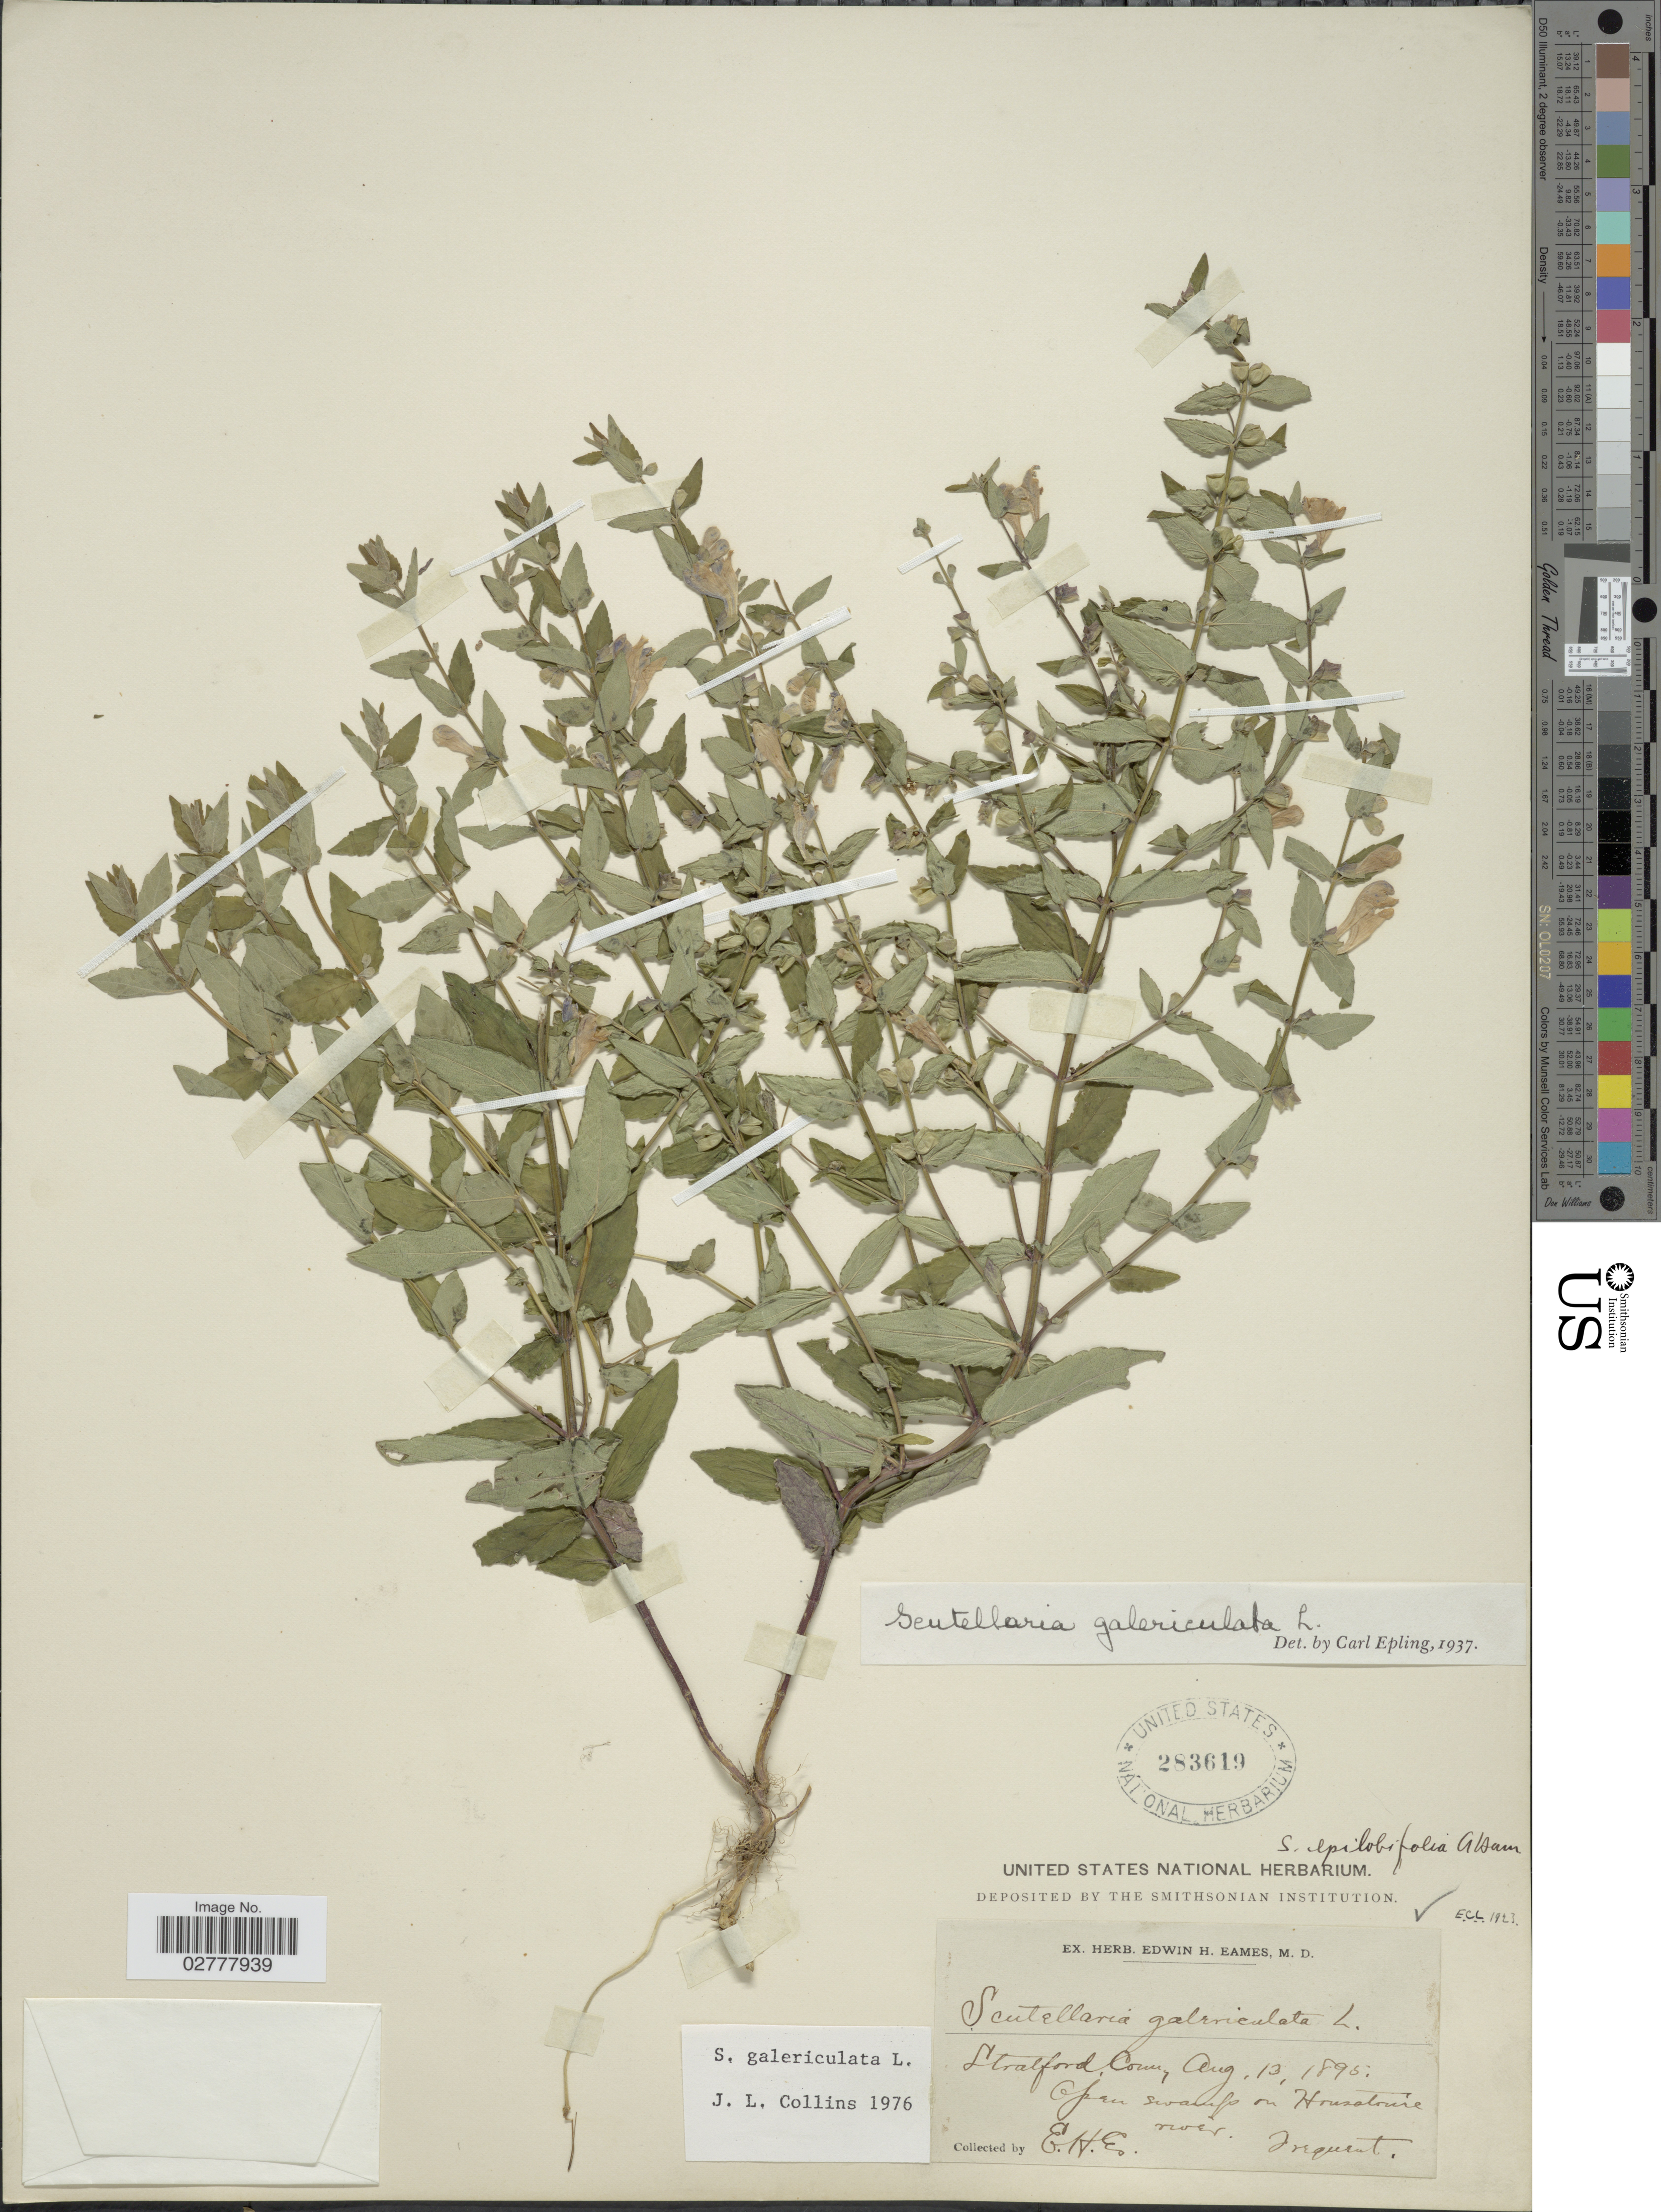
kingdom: Plantae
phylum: Tracheophyta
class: Magnoliopsida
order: Lamiales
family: Lamiaceae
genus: Scutellaria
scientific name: Scutellaria galericulata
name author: L.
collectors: E. H. Eames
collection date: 1895-08-13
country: United States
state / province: Connecticut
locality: Stratford. Open swamp on Housetonic river.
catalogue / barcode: US 283619